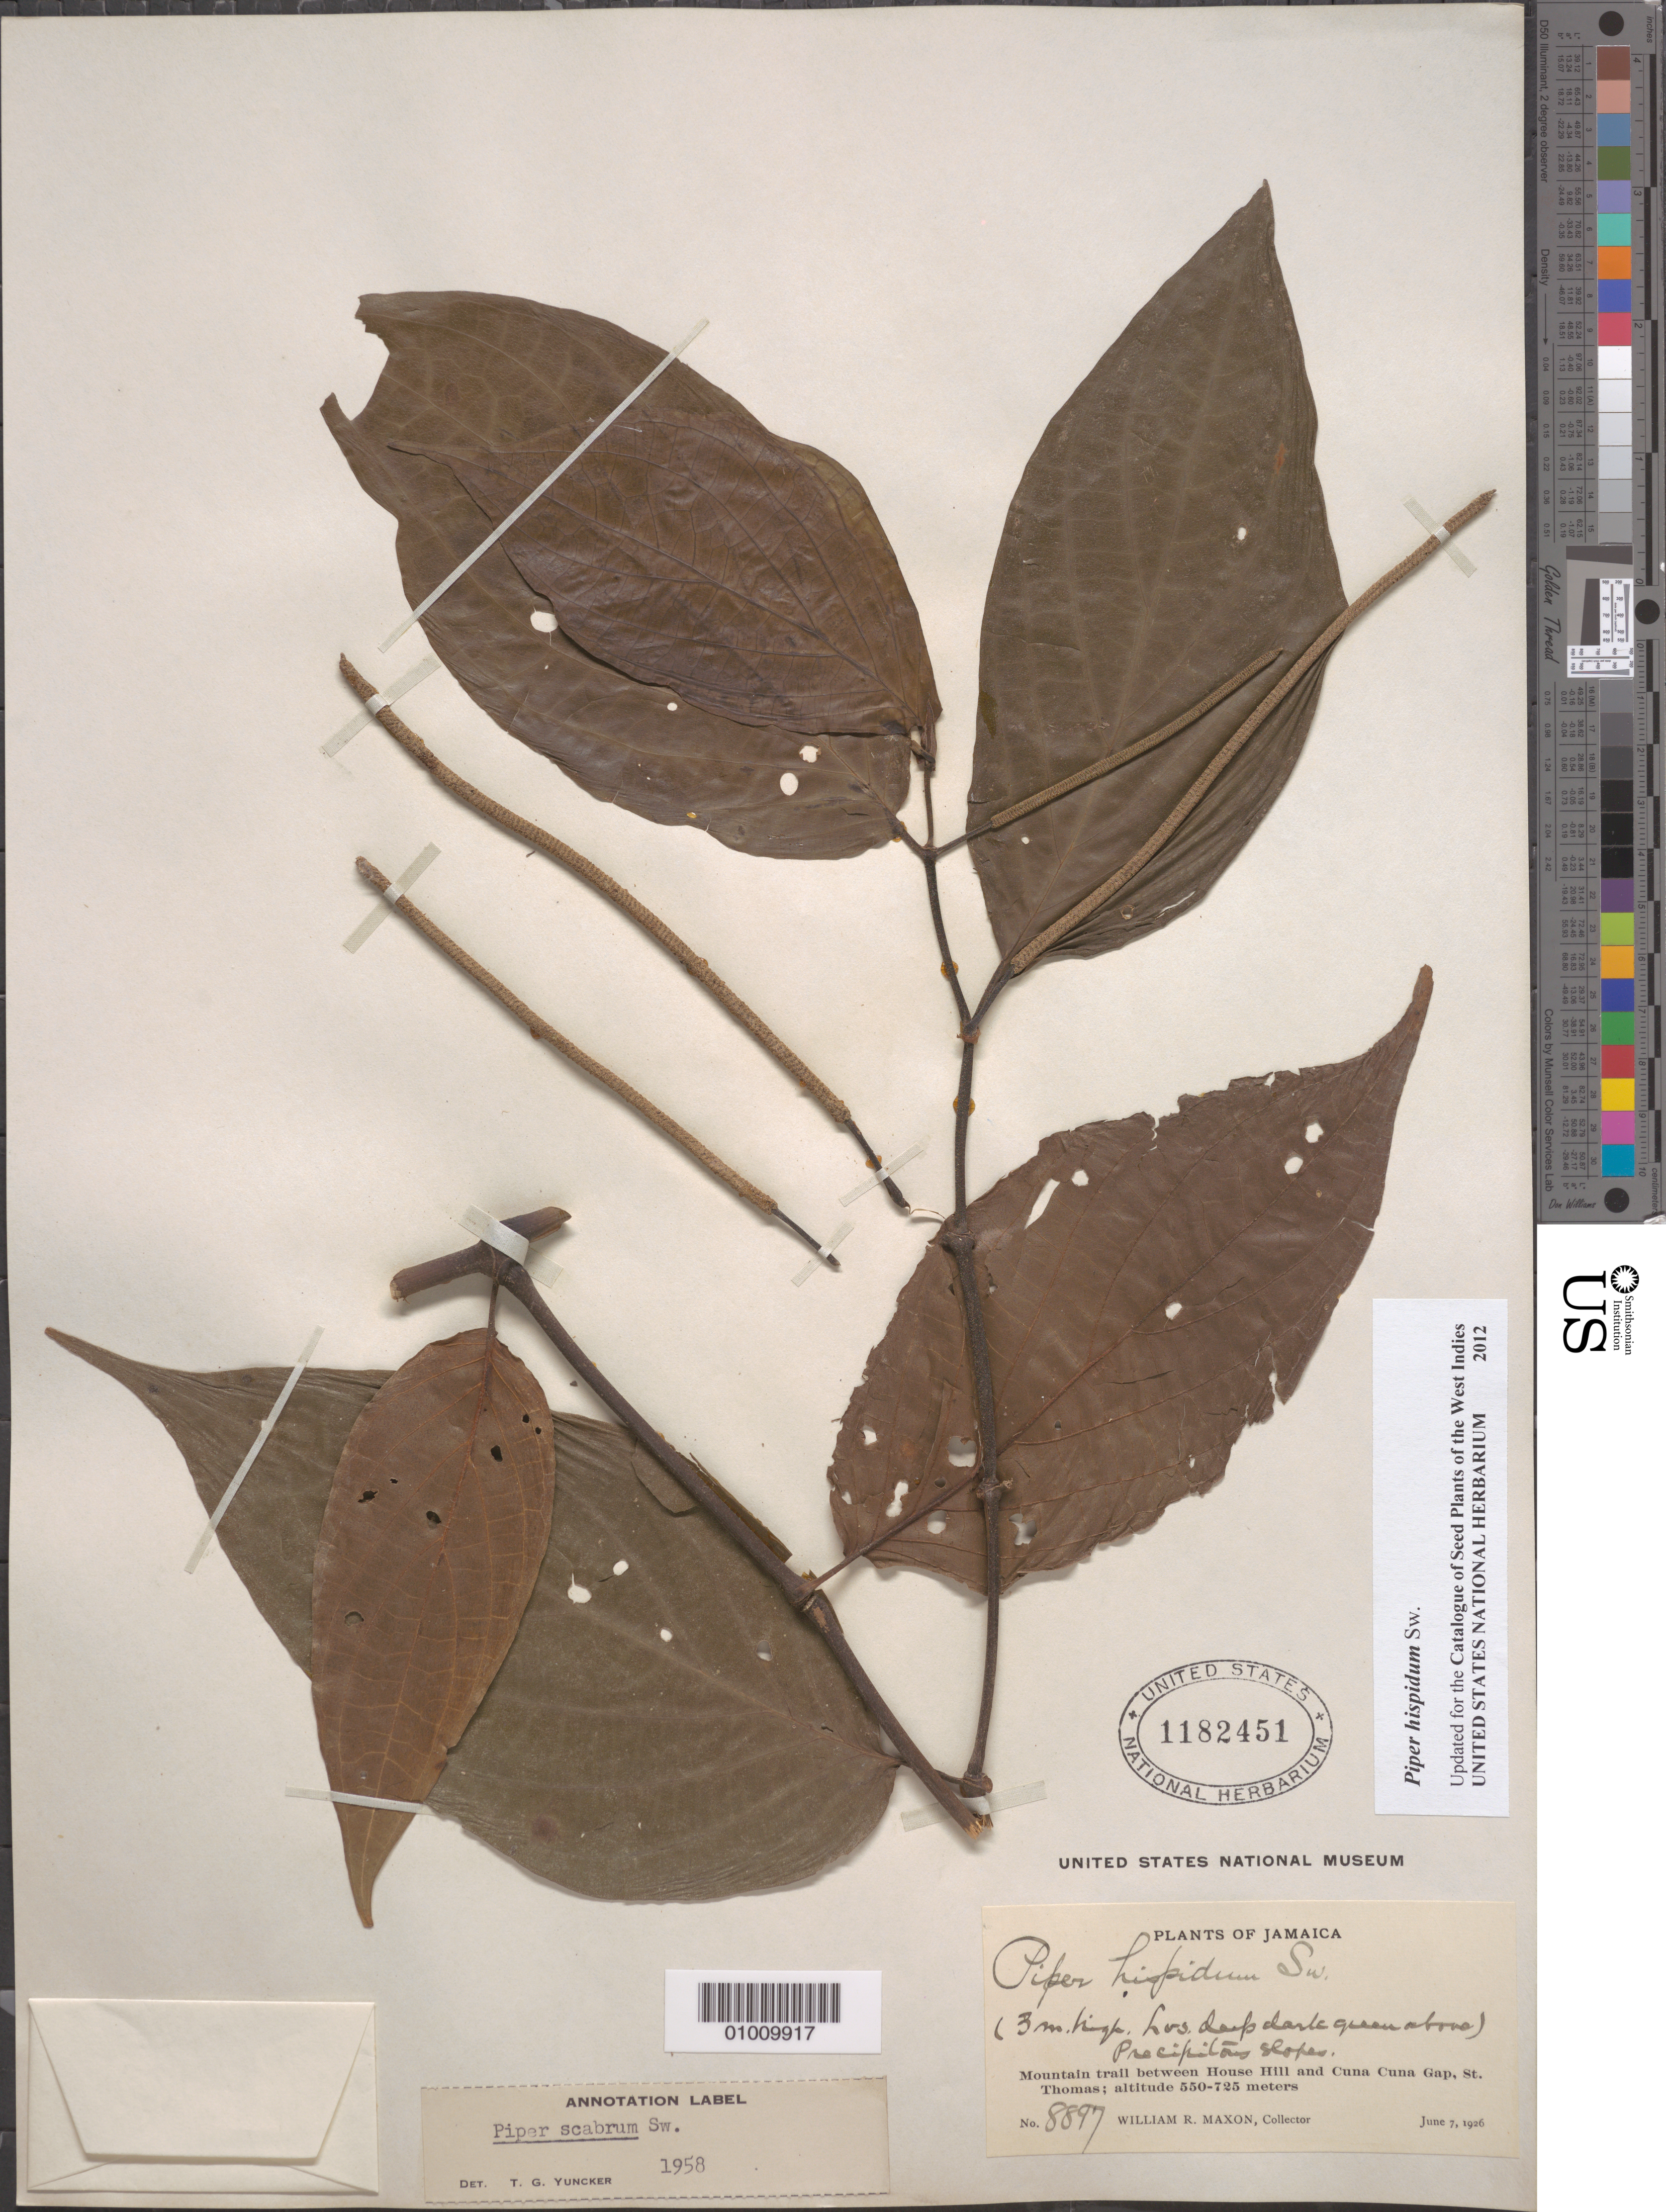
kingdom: Plantae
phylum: Tracheophyta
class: Magnoliopsida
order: Piperales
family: Piperaceae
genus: Piper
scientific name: Piper scabrum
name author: Sw.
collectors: W. R. Maxon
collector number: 8897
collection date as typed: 07 Jun 1926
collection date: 1926-06-07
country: Jamaica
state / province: Saint Thomas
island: Jamaica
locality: Mountain trail between House Hill and Cuna Cuna Gap on slopes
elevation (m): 550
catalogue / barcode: US 1182451